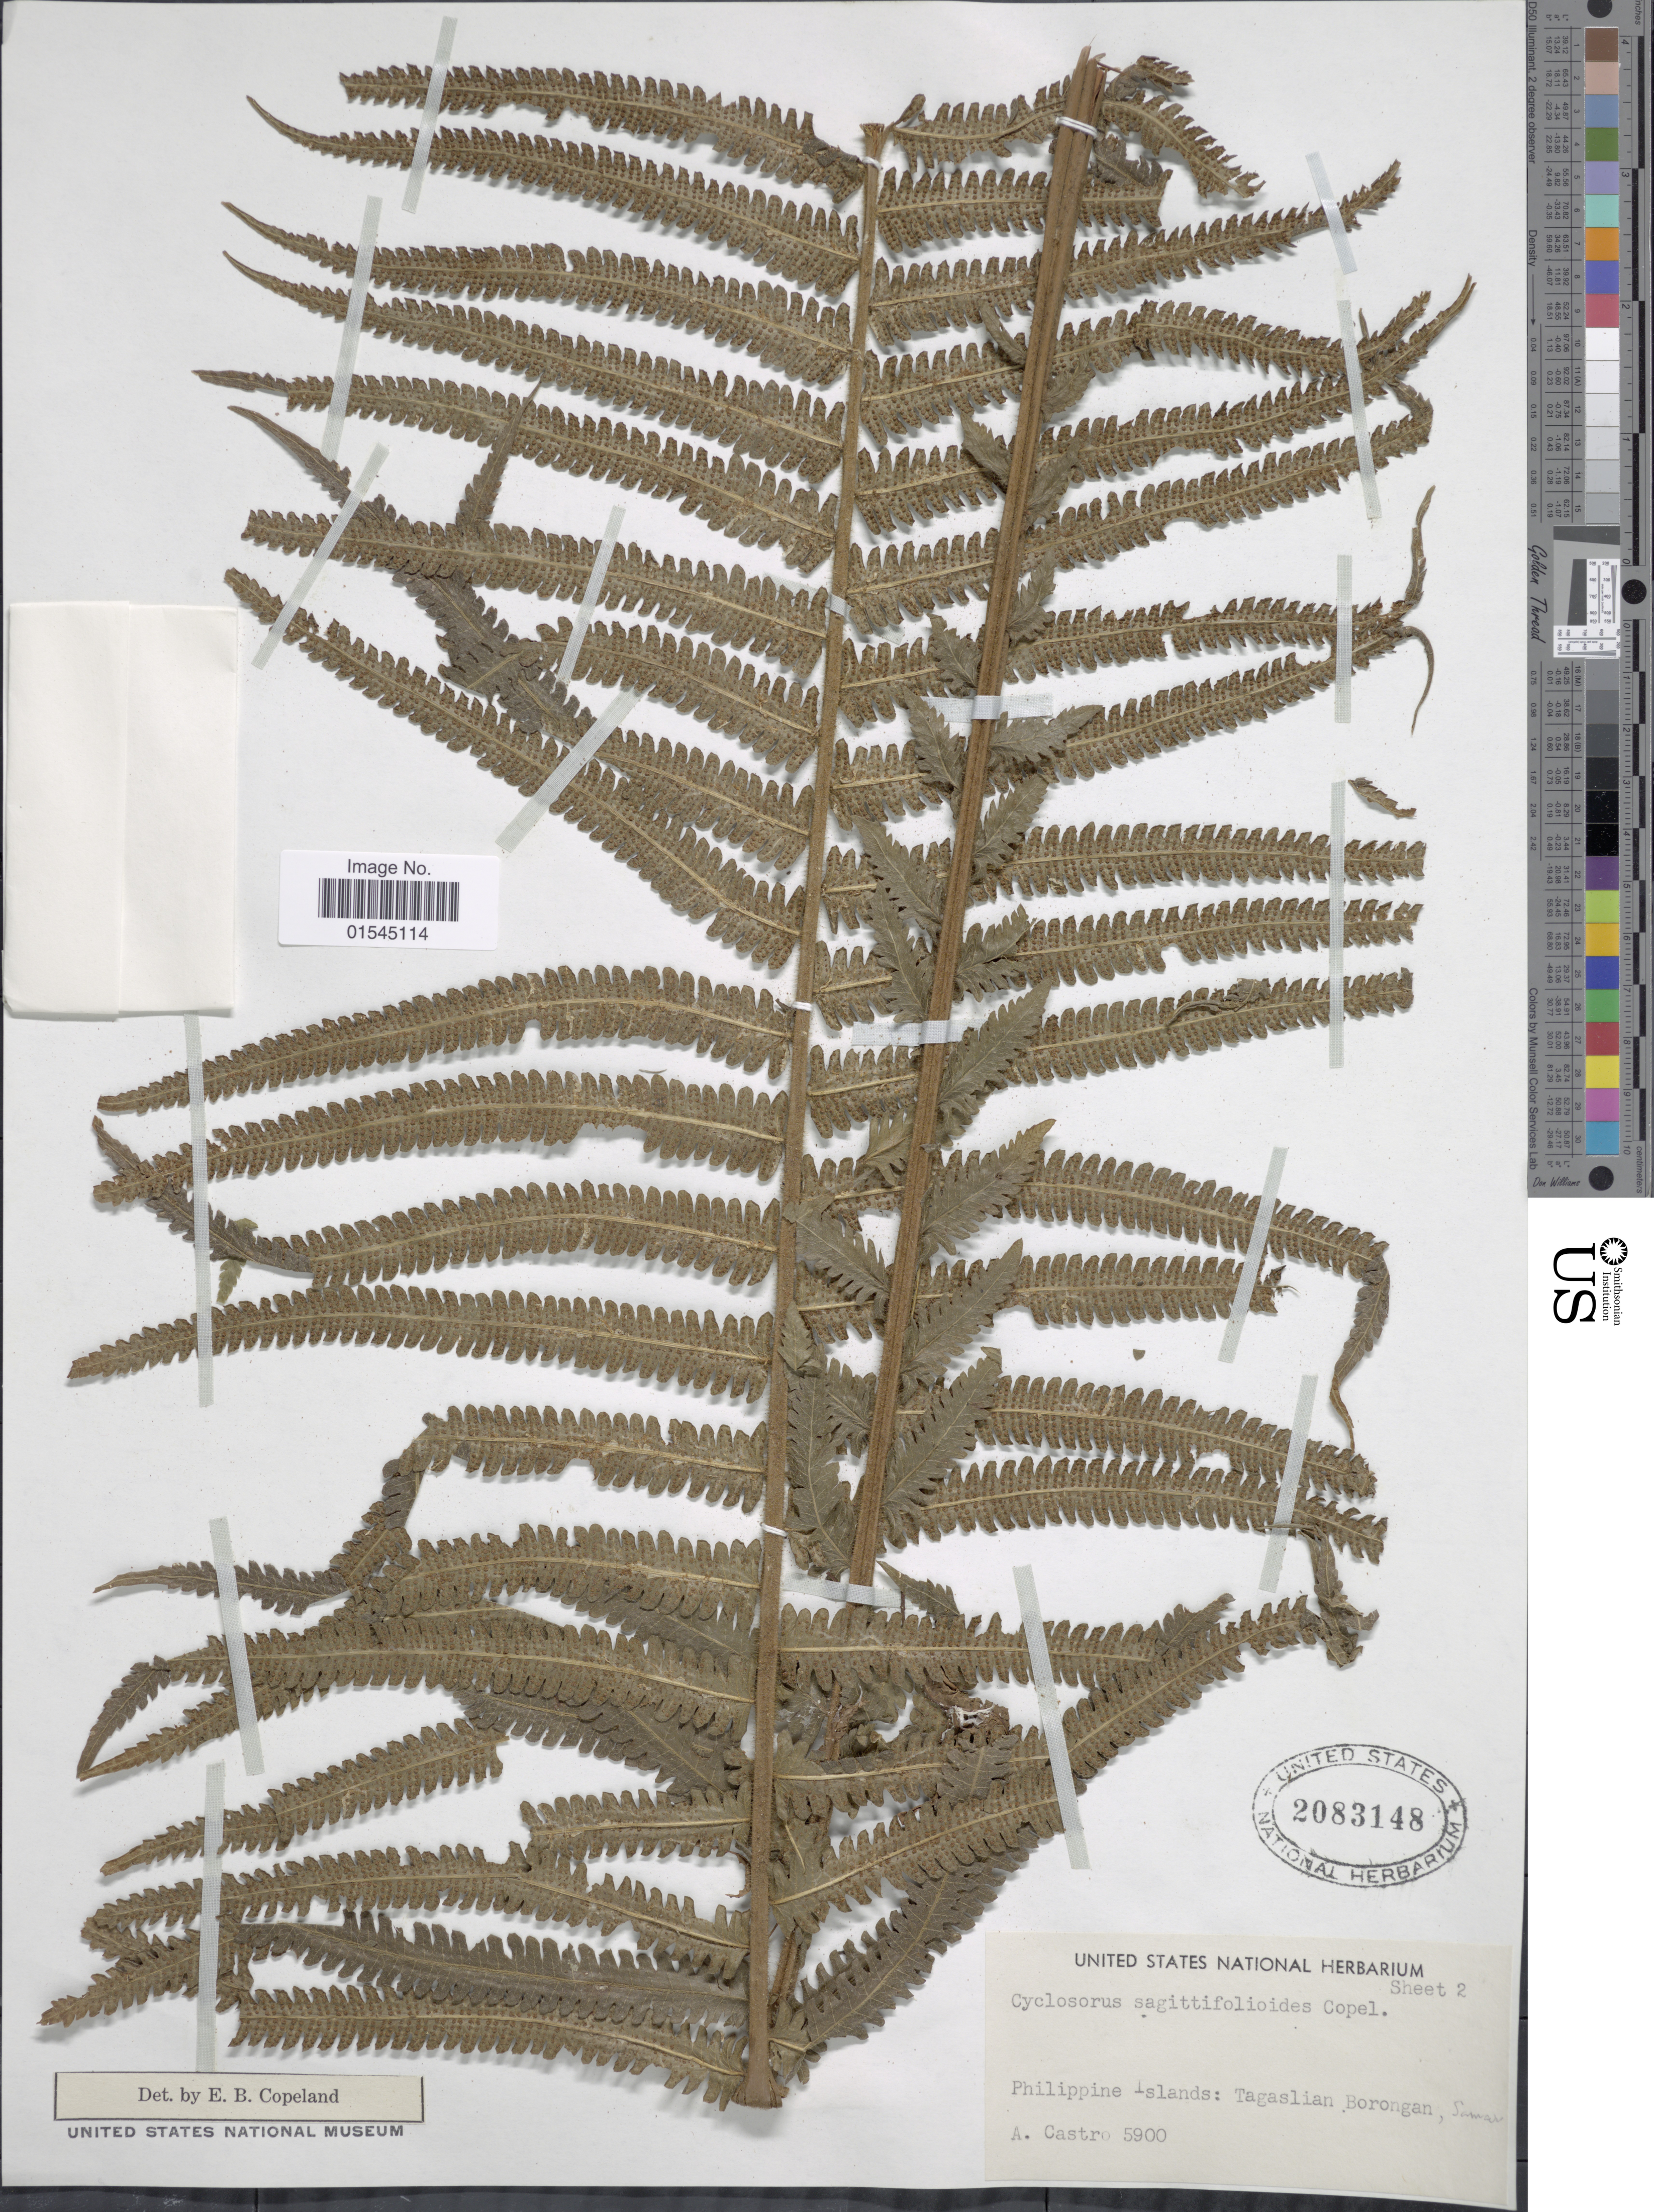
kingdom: Plantae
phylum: Tracheophyta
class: Polypodiopsida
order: Polypodiales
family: Thelypteridaceae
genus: Sphaerostephanos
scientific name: Sphaerostephanos sagittifolius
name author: (Blume) Holttum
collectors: A. Castro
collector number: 5900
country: Philippines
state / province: Eastern Visayas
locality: Philippine Islands: Tagaslian Borongan, Samar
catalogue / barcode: US 2083148